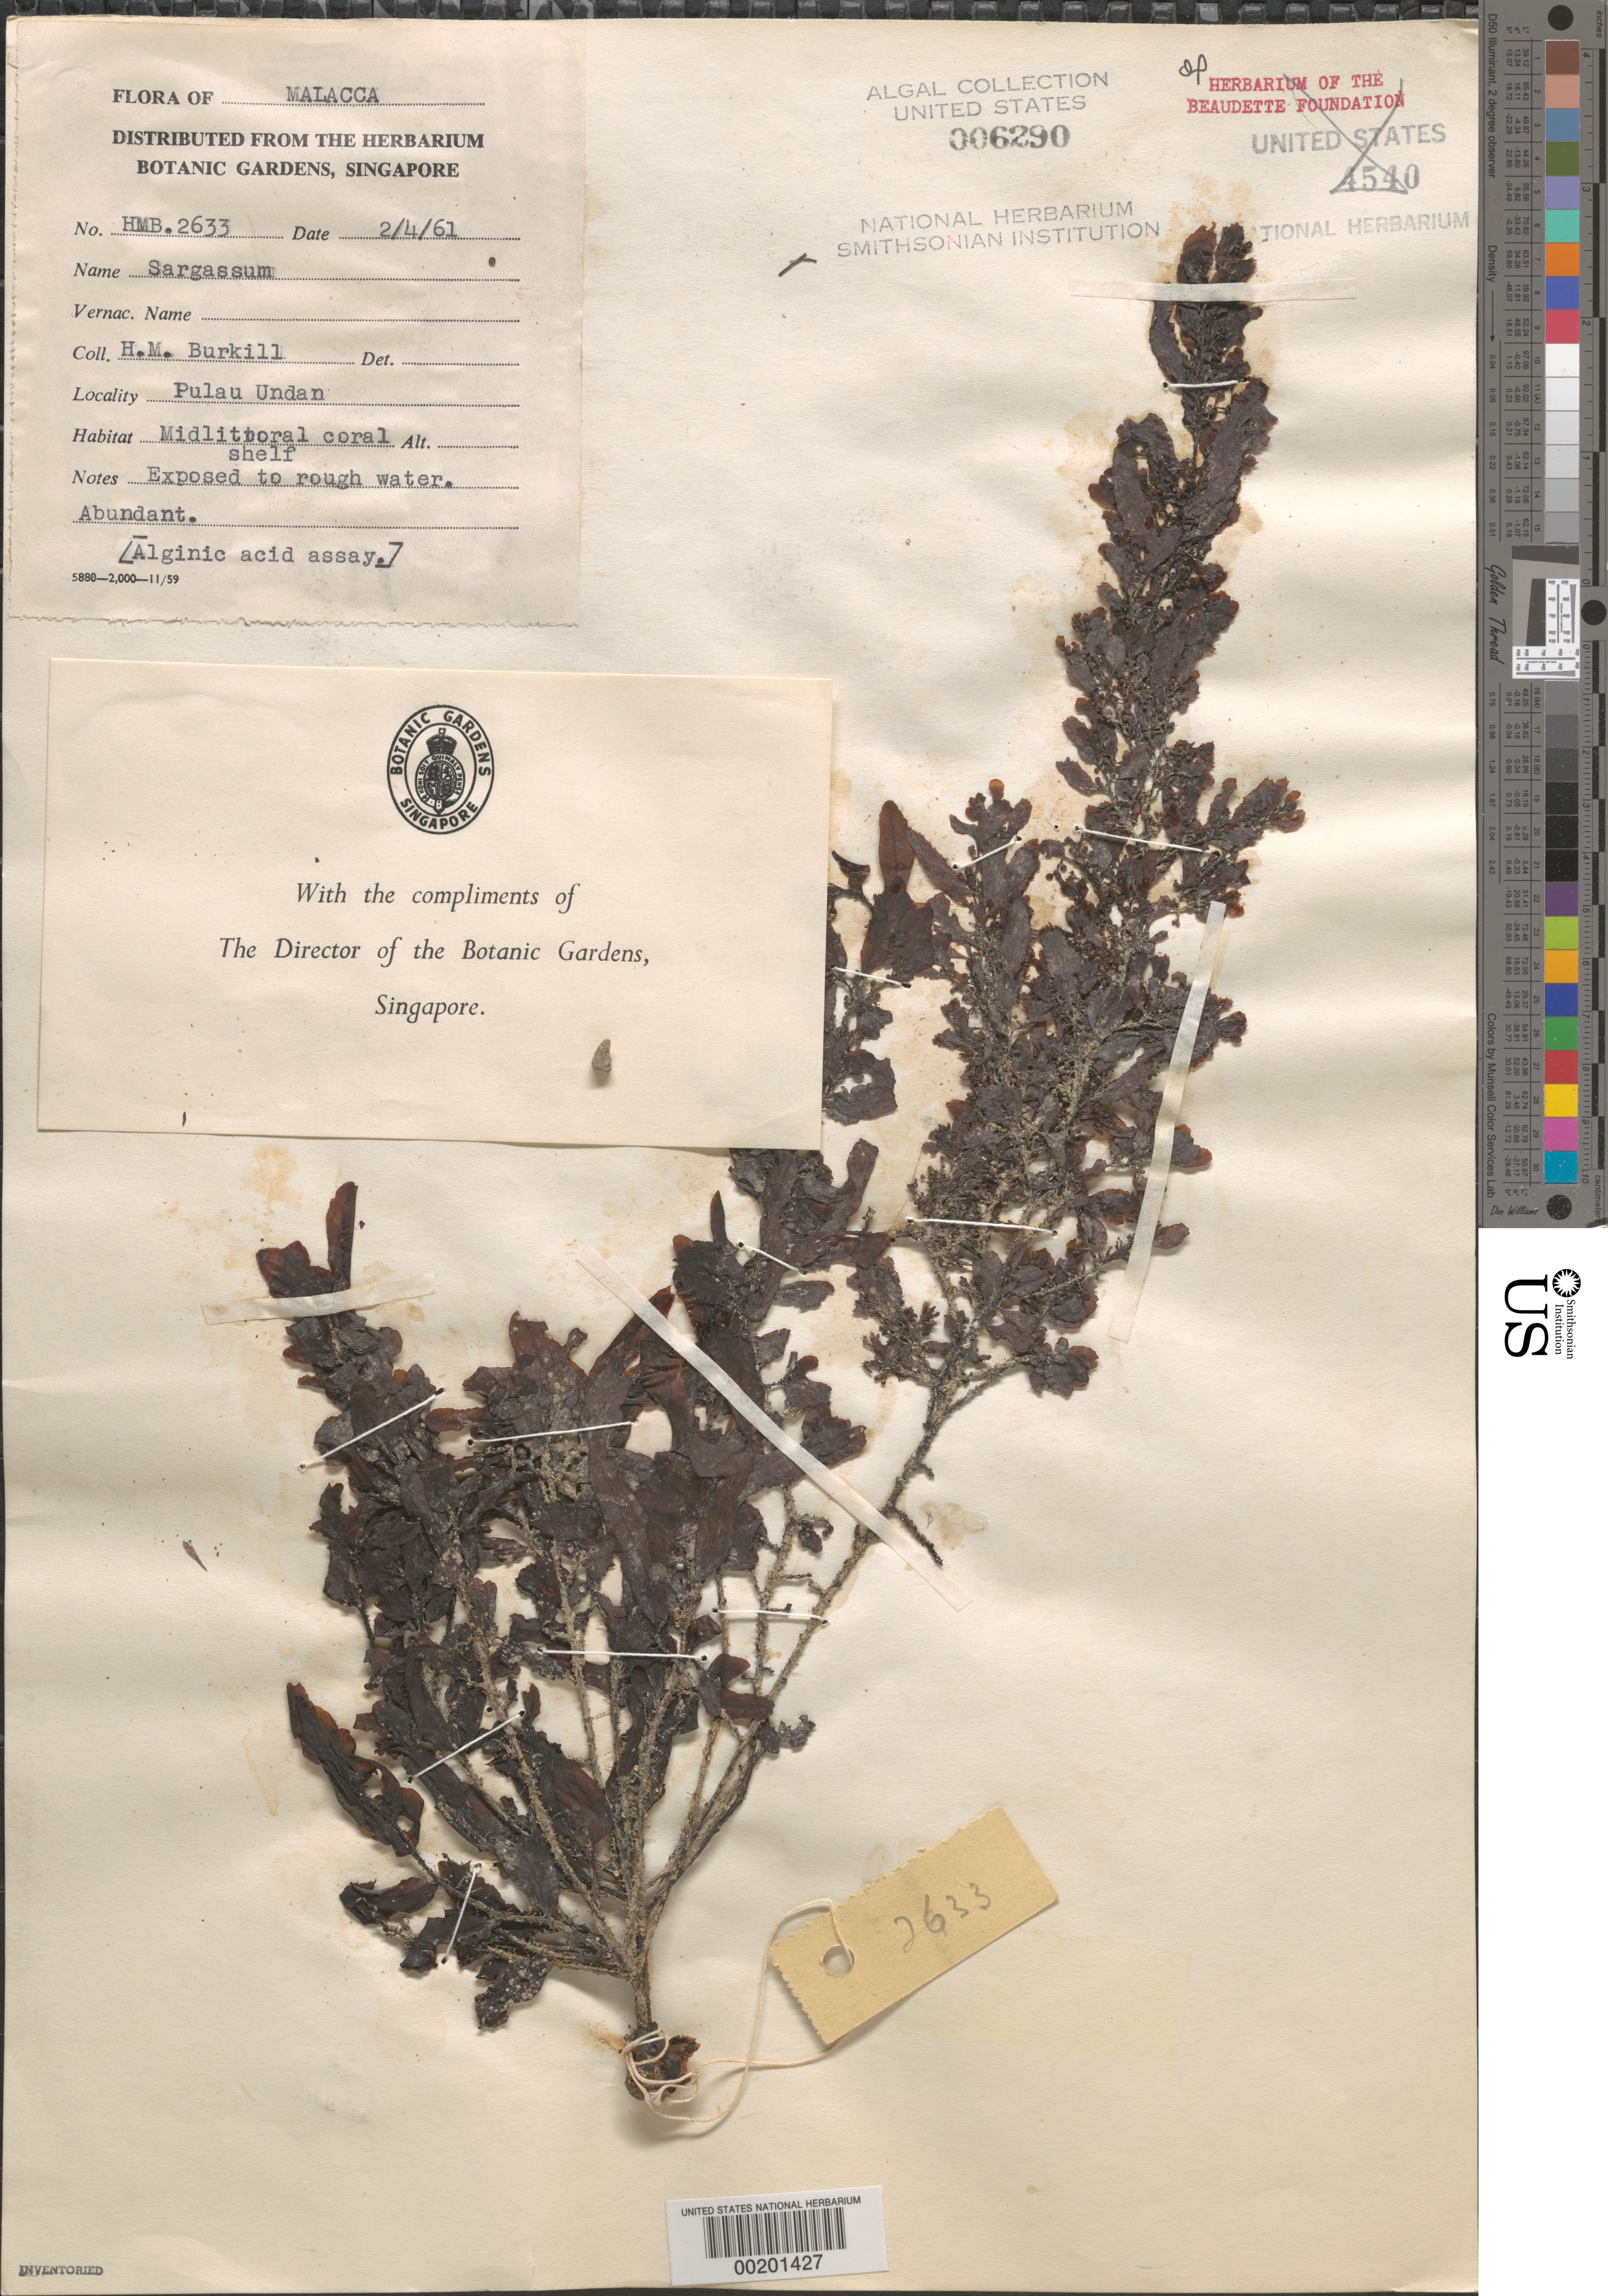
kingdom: Chromista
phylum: Ochrophyta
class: Phaeophyceae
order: Fucales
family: Sargassaceae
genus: Sargassum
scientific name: Sargassum sp.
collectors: H. M. Burkill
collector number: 2633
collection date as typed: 02 Apr 1961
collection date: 1961-04-02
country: Malaysia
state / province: Malacca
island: Pulau Undan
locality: West Malaysia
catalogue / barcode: US 6290